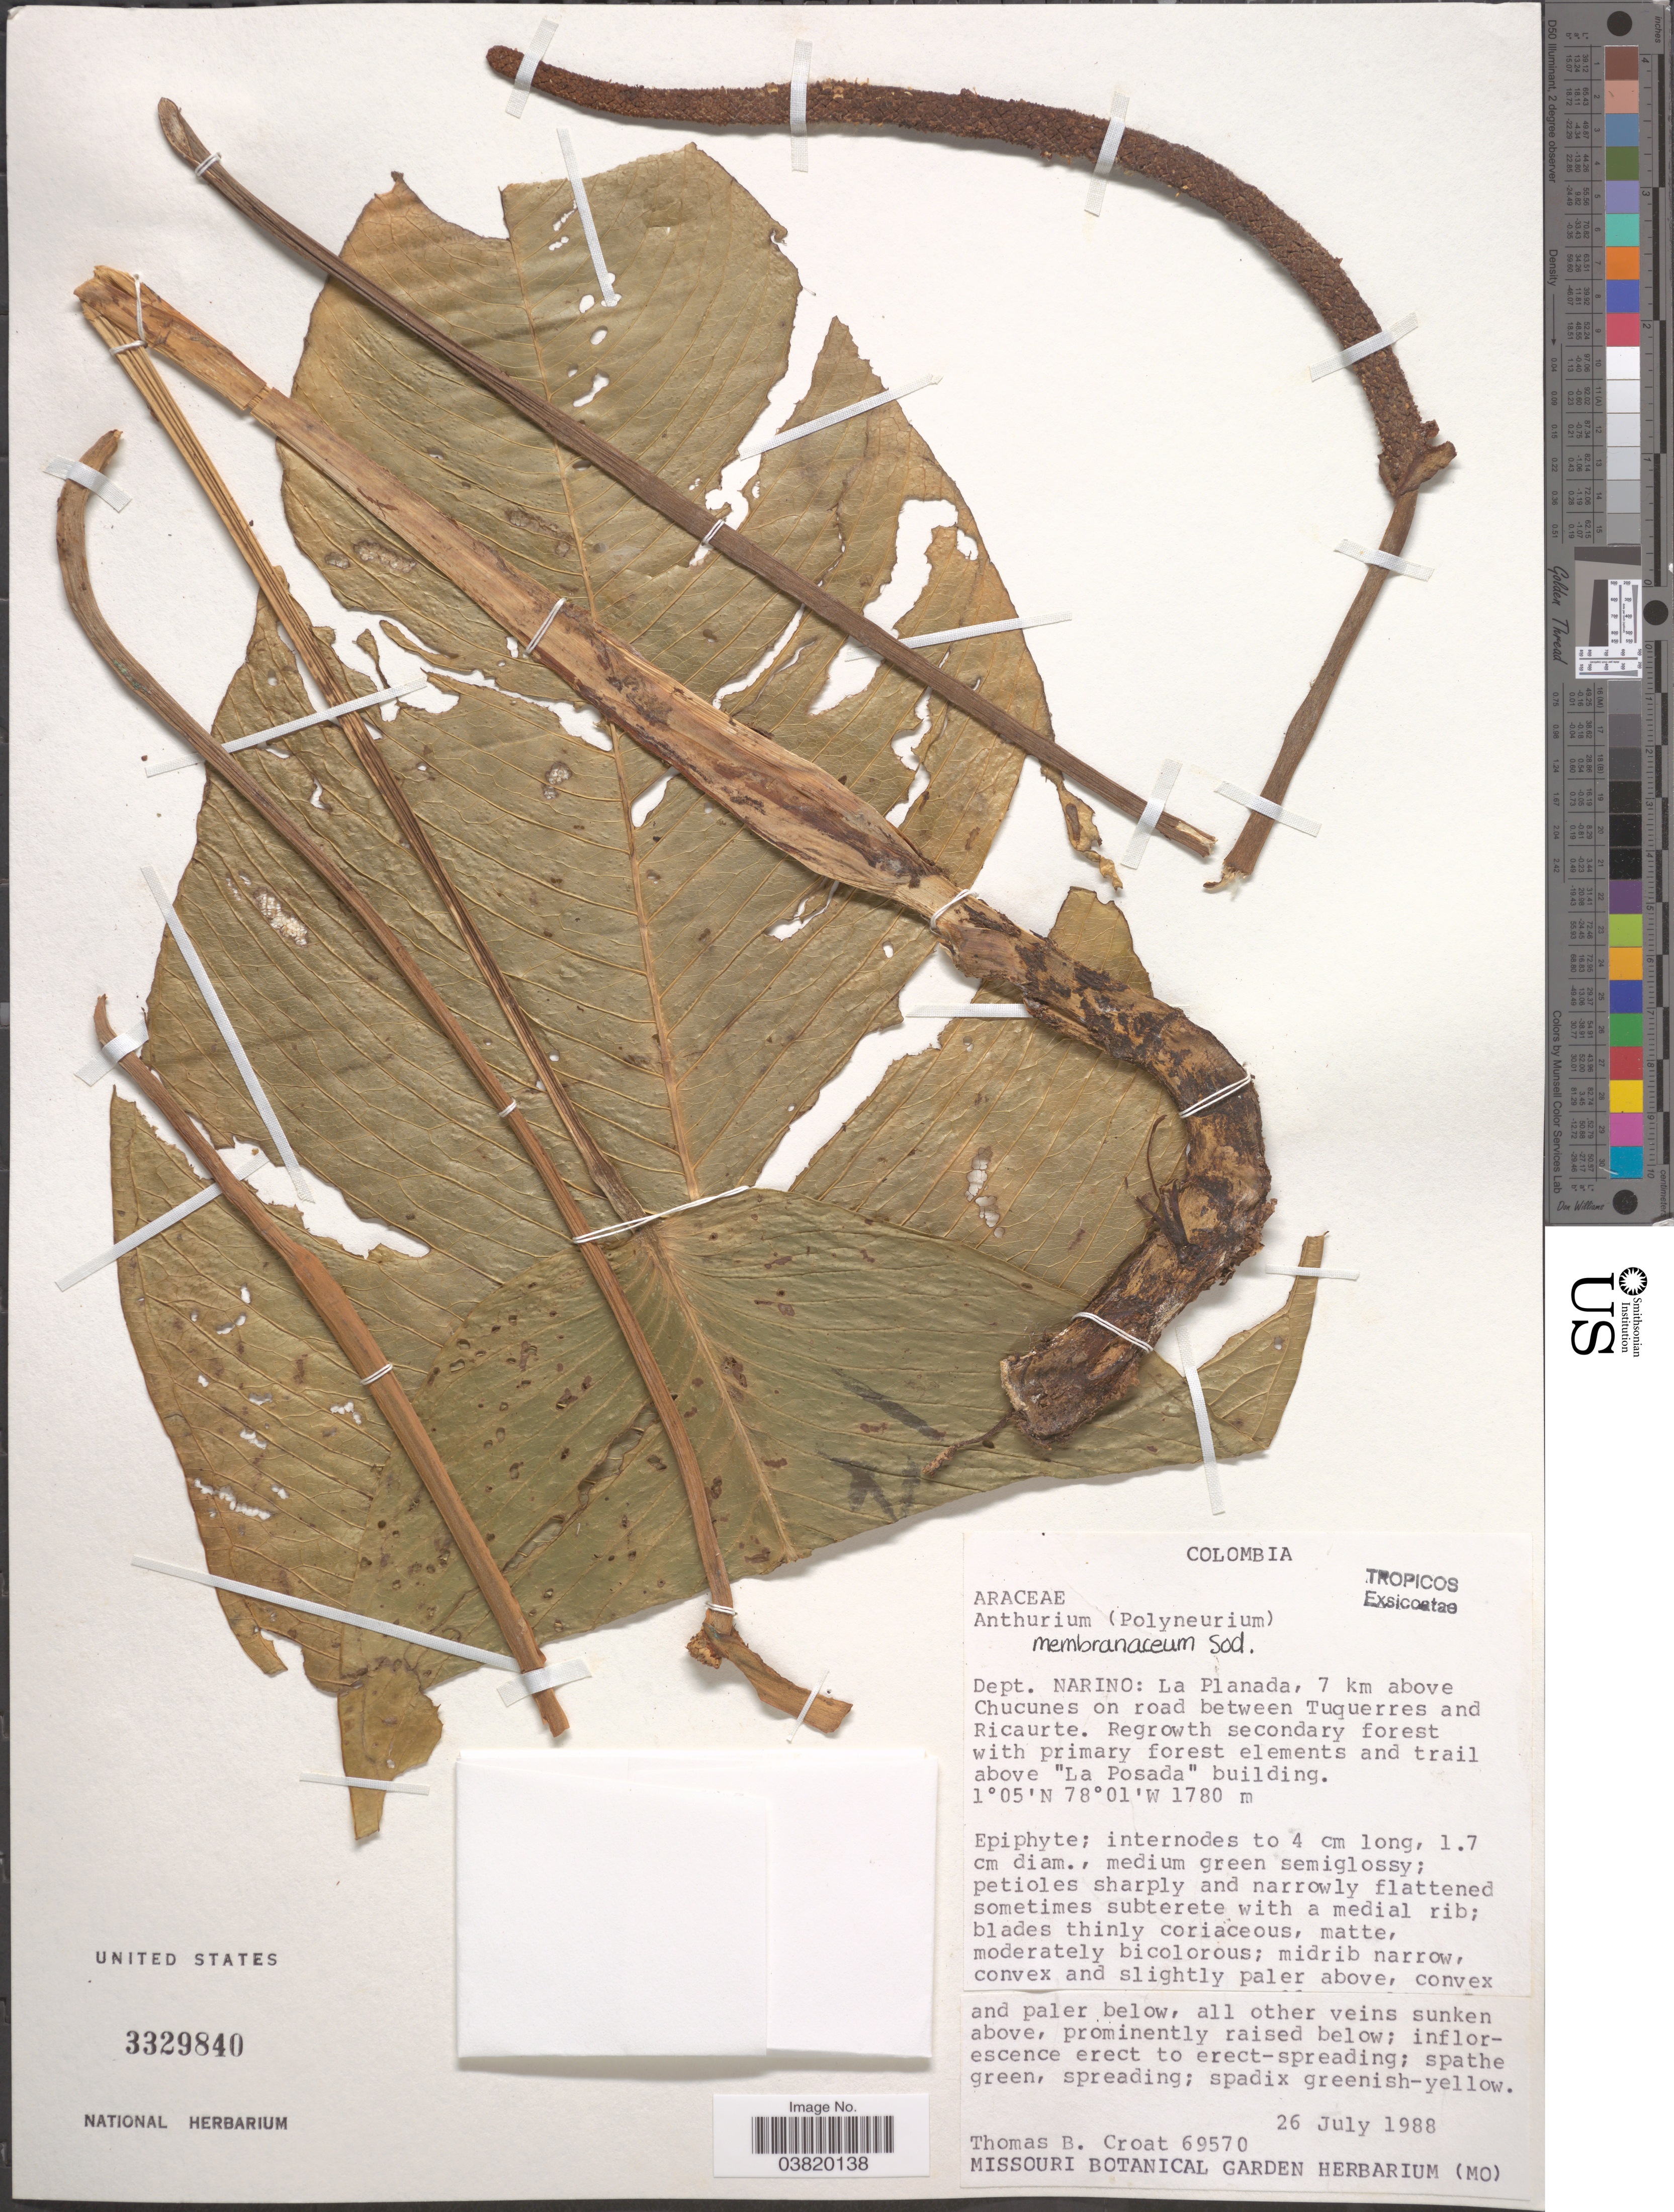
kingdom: Plantae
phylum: Tracheophyta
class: Liliopsida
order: Alismatales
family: Araceae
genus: Anthurium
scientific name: Anthurium membranaceum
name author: Sodiro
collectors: T. B. Croat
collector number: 69570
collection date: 1988-07-26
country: Colombia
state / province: Nariño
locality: Dept. Narino: La Planada, 7 km above Chucunes on road between Tuquerres and Ricaurte. Trail above "La Posada" building.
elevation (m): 1780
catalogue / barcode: US 3329840